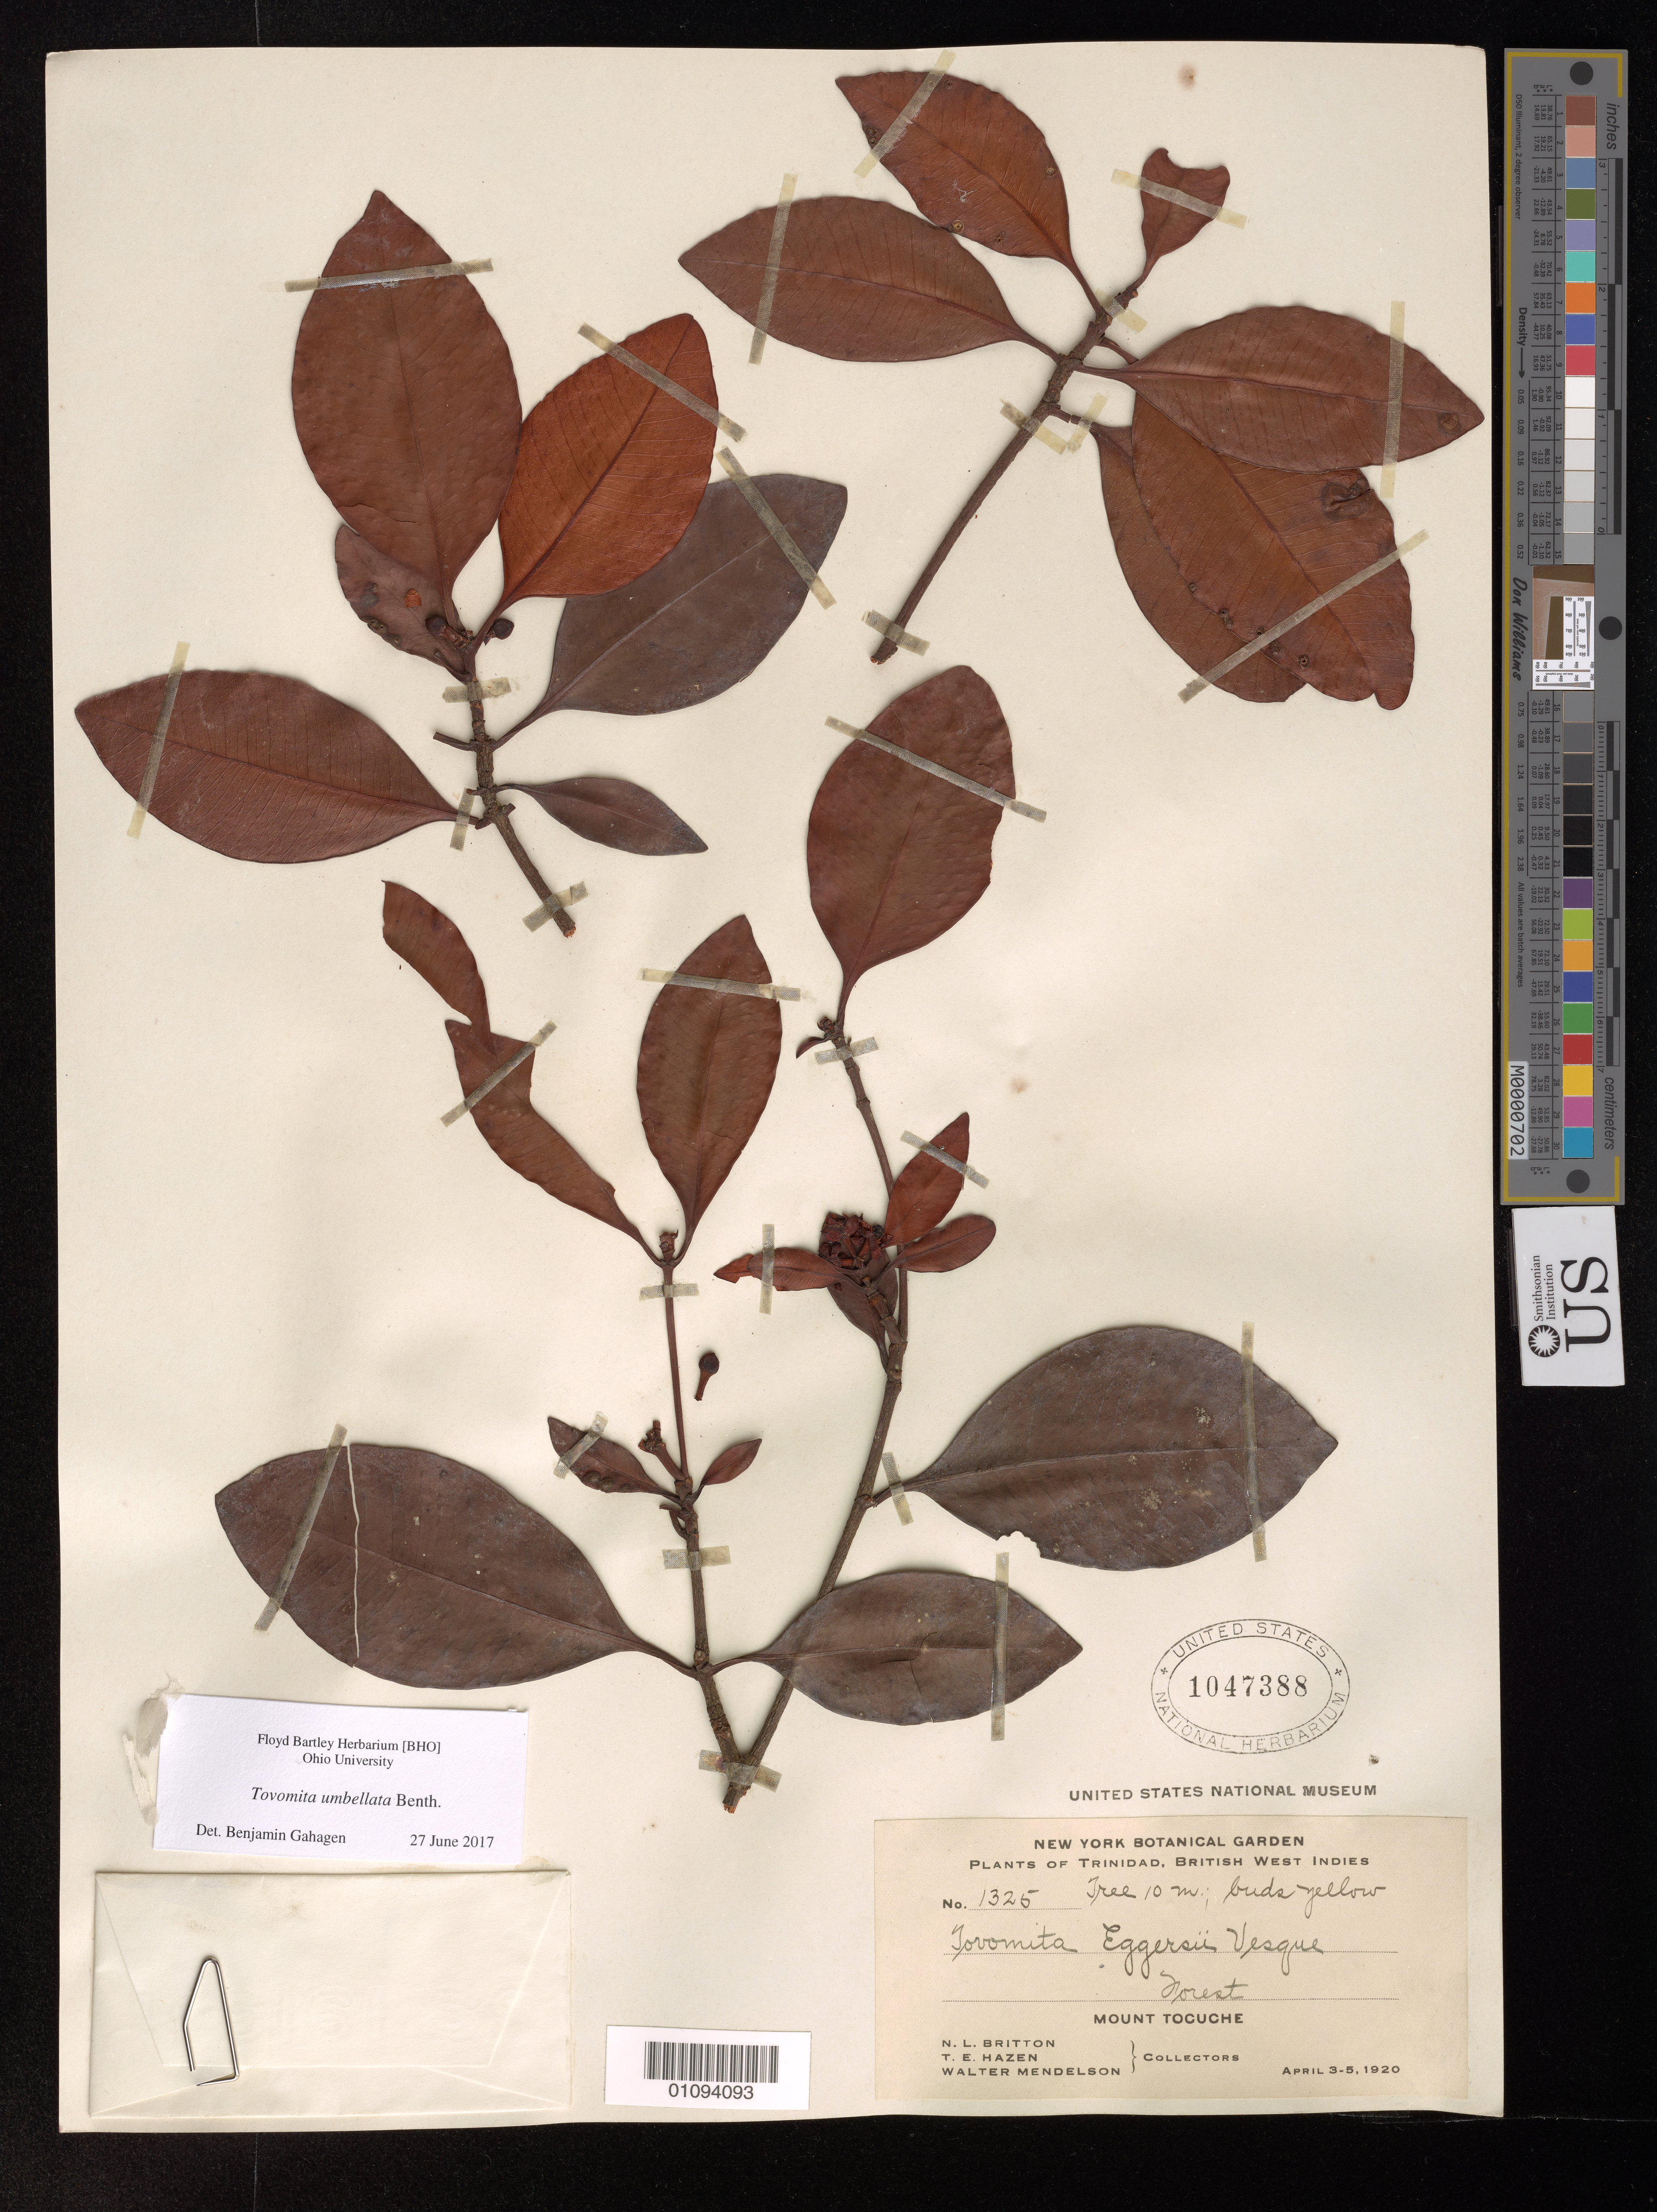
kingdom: Plantae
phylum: Tracheophyta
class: Magnoliopsida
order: Malpighiales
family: Clusiaceae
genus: Tovomita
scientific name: Tovomita umbellata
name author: Benth.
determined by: Gahagen, Benjamin, (BHO), Ohio University (UNITED STATES)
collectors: N. Britton, T. E. Hazen & W. Mendelson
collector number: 1325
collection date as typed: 03 Apr 1920 to 05 Apr 1920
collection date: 1920-04-03/1920-04-05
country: Trinidad and Tobago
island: Trinidad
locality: Mount Tocuche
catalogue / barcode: US 1047388